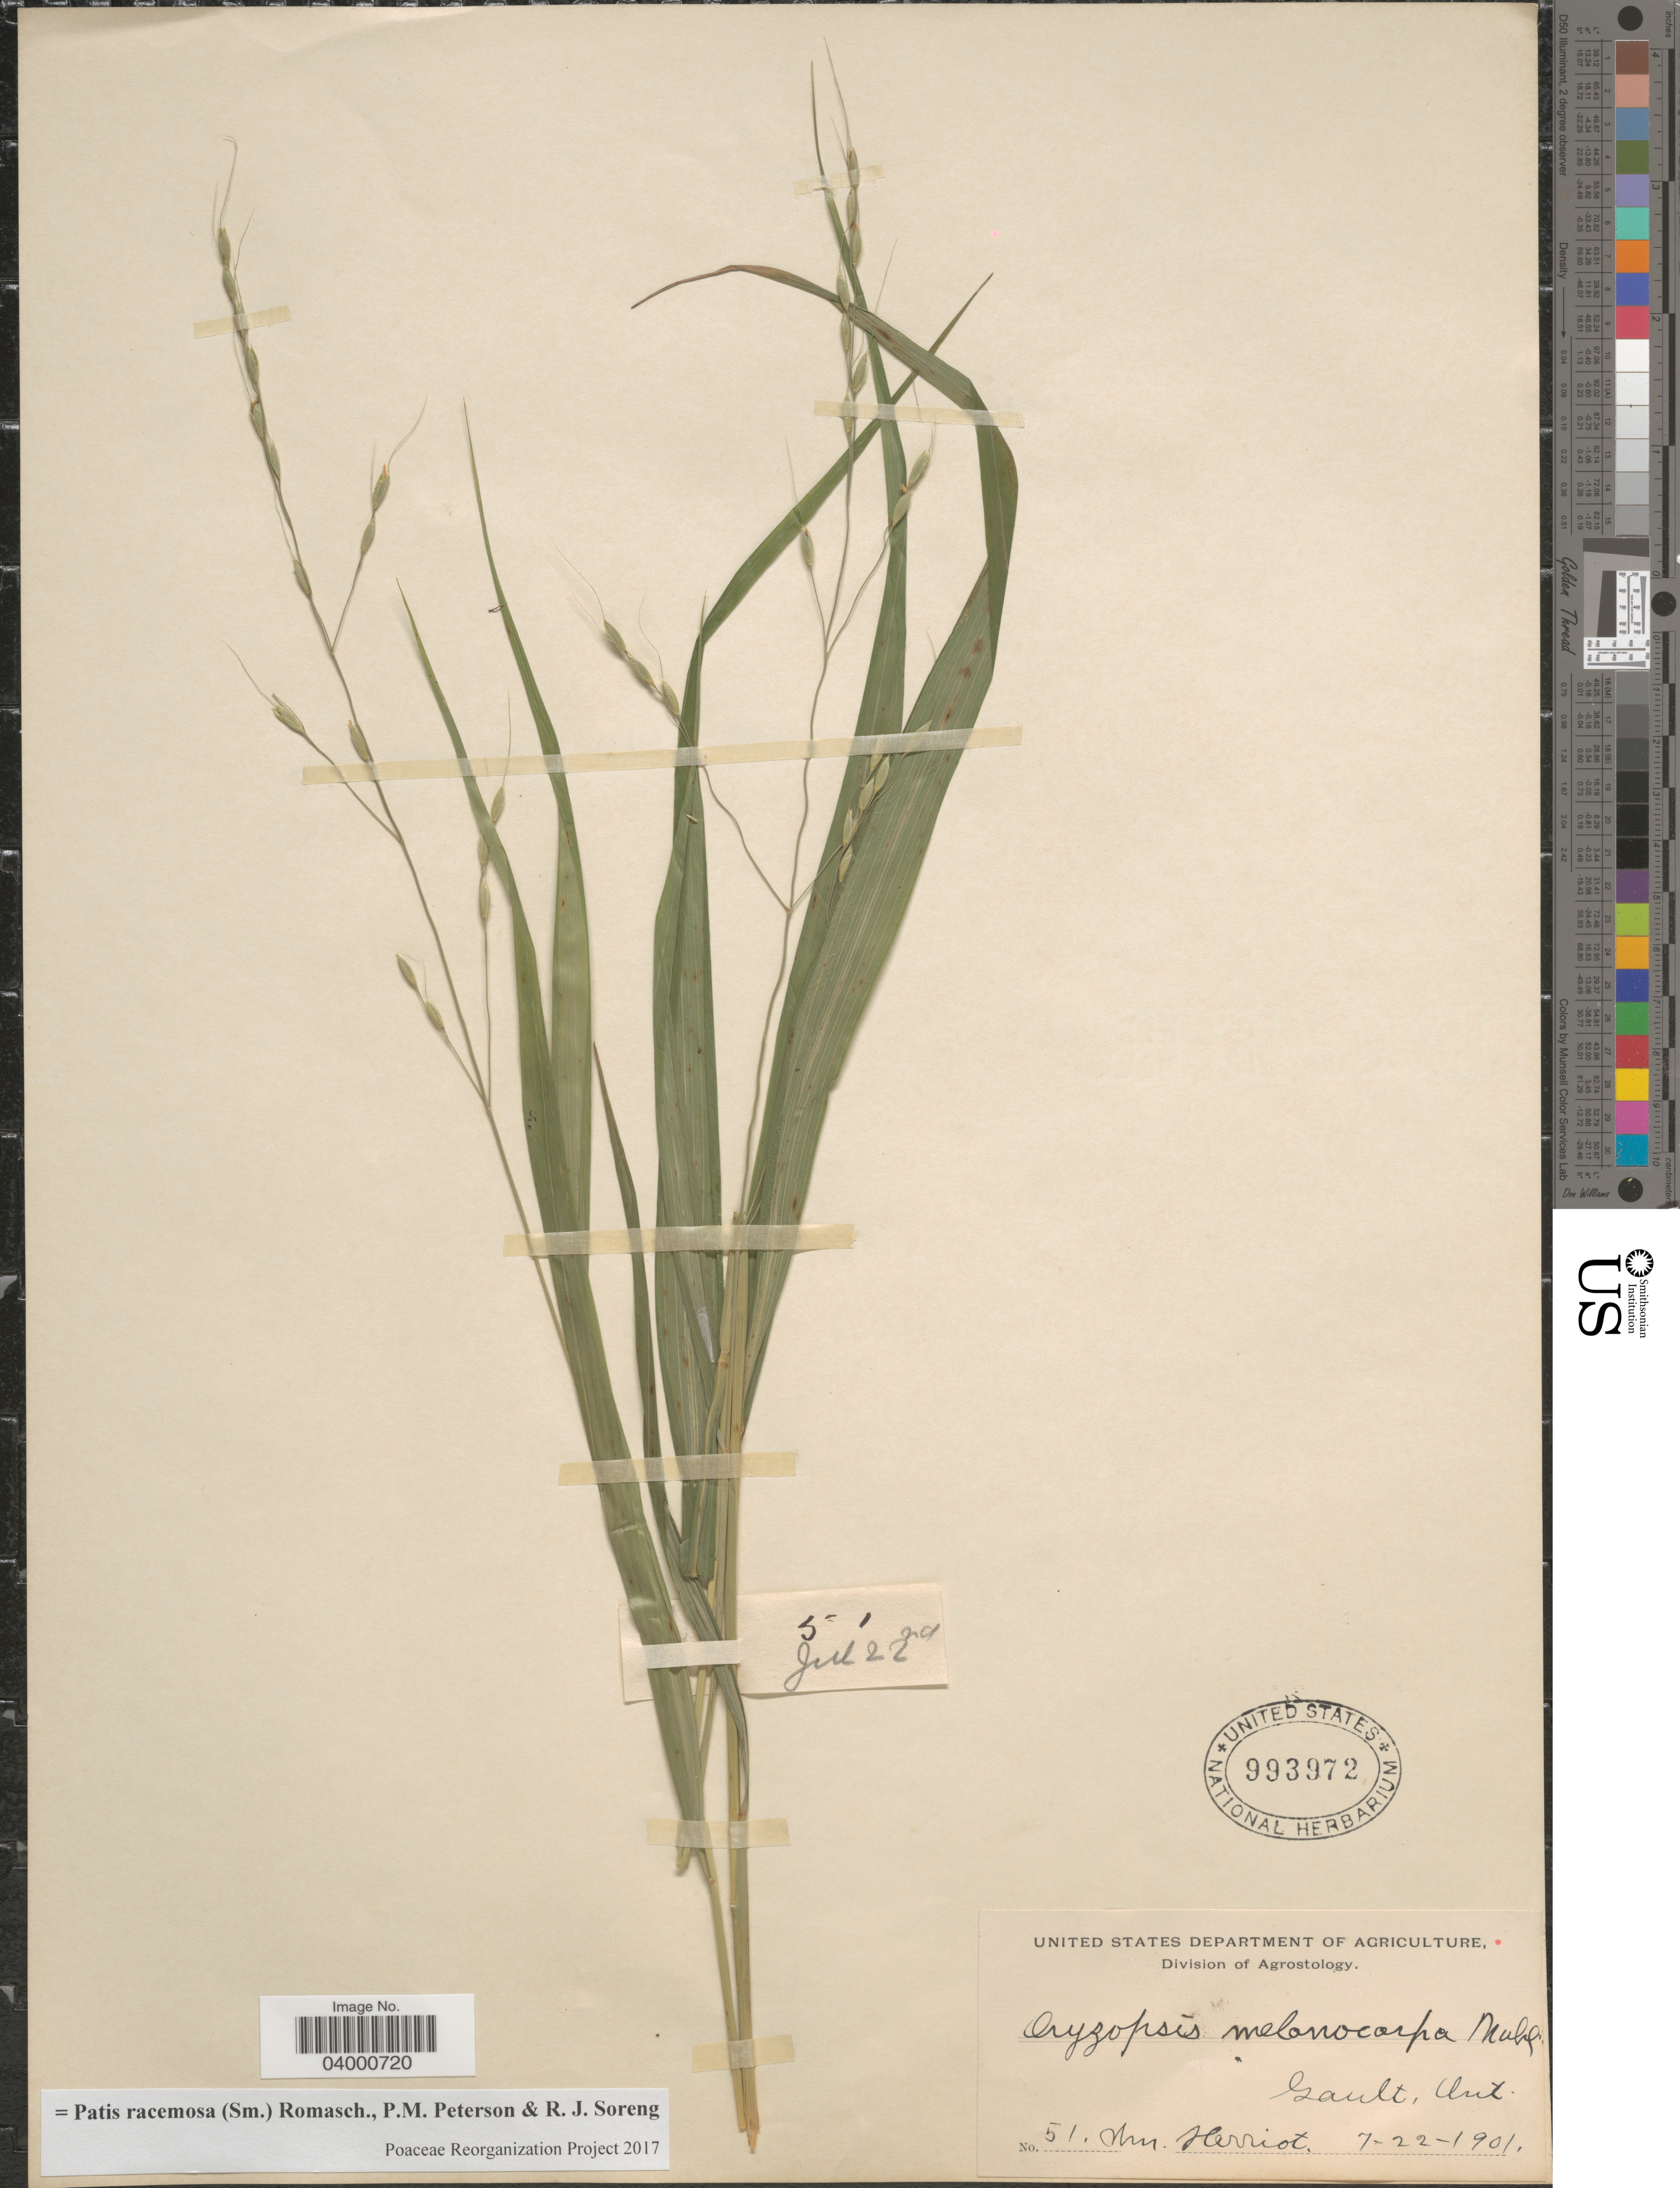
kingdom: Plantae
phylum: Tracheophyta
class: Liliopsida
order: Poales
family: Poaceae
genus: Patis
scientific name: Patis racemosa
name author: (Sm.) Romasch. et al.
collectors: W. Herriot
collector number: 51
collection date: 1901-07-22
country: Canada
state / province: Ontario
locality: Gault.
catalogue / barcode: US 993972